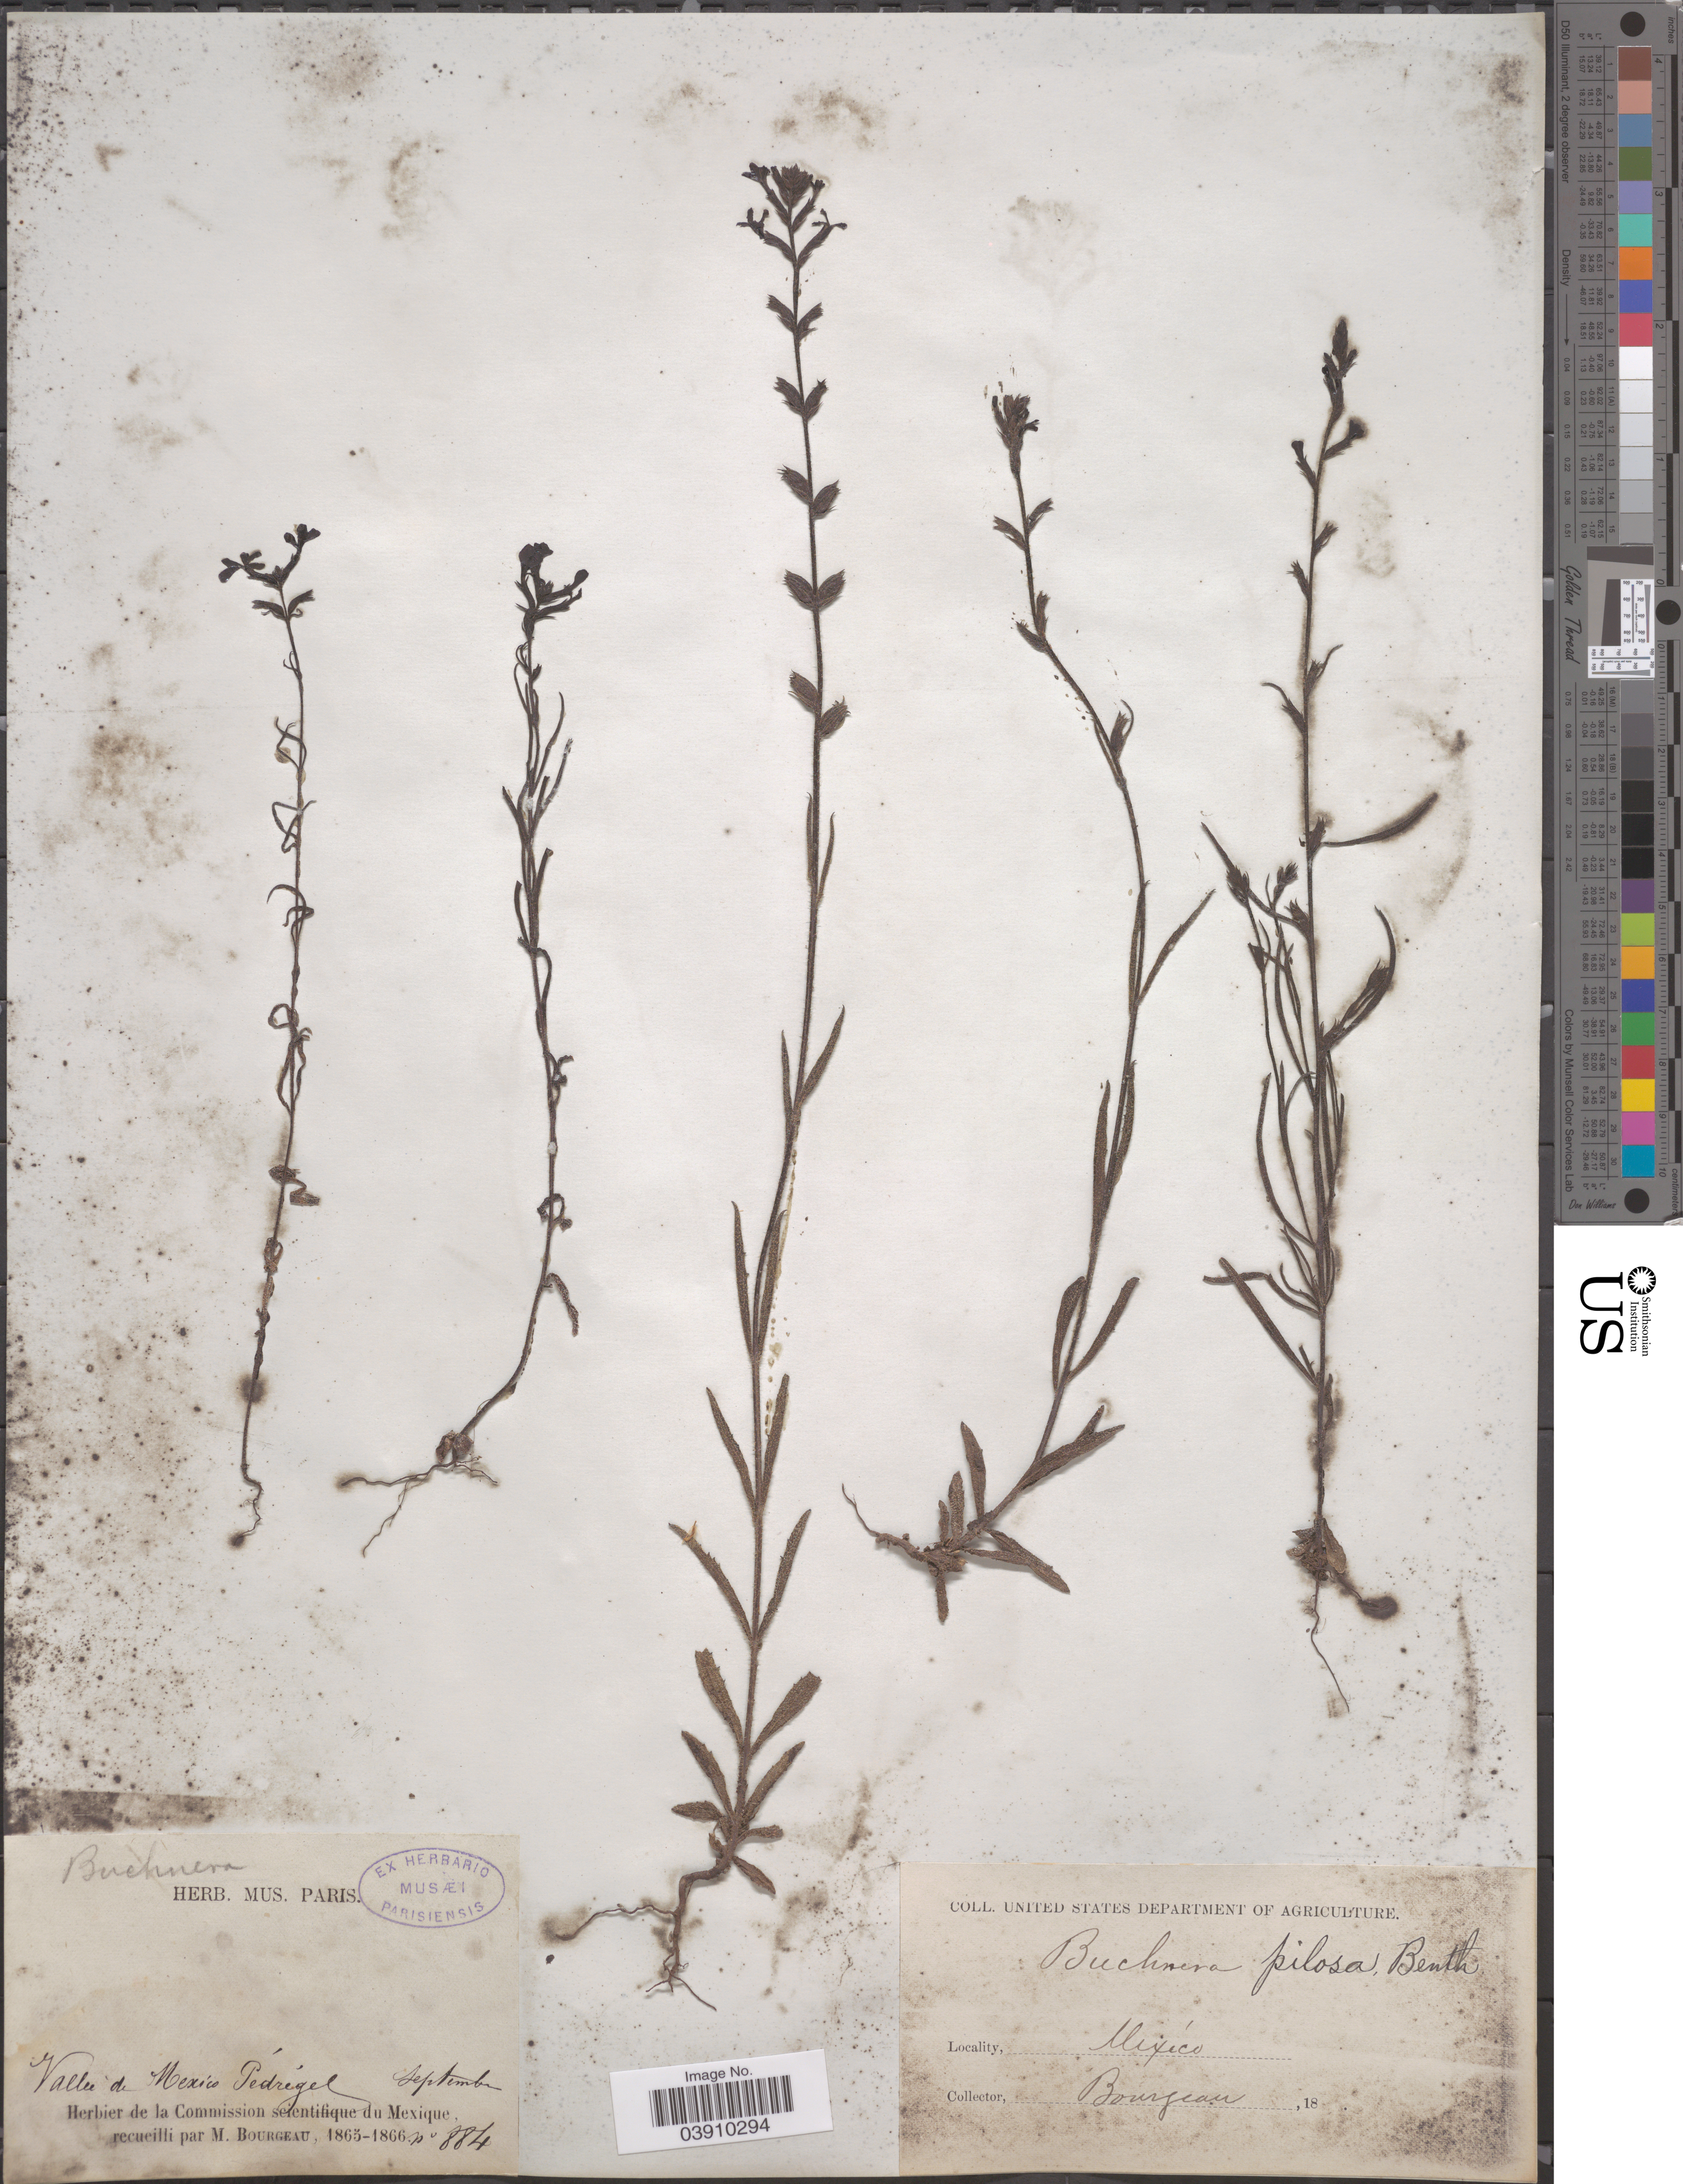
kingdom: Plantae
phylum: Tracheophyta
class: Magnoliopsida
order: Lamiales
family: Orobanchaceae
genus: Buchnera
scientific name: Buchnera pusilla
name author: Kunth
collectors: M. Bourgeau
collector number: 884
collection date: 1865-09/1866-09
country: Mexico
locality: Valle de Mexico. Pedregal.